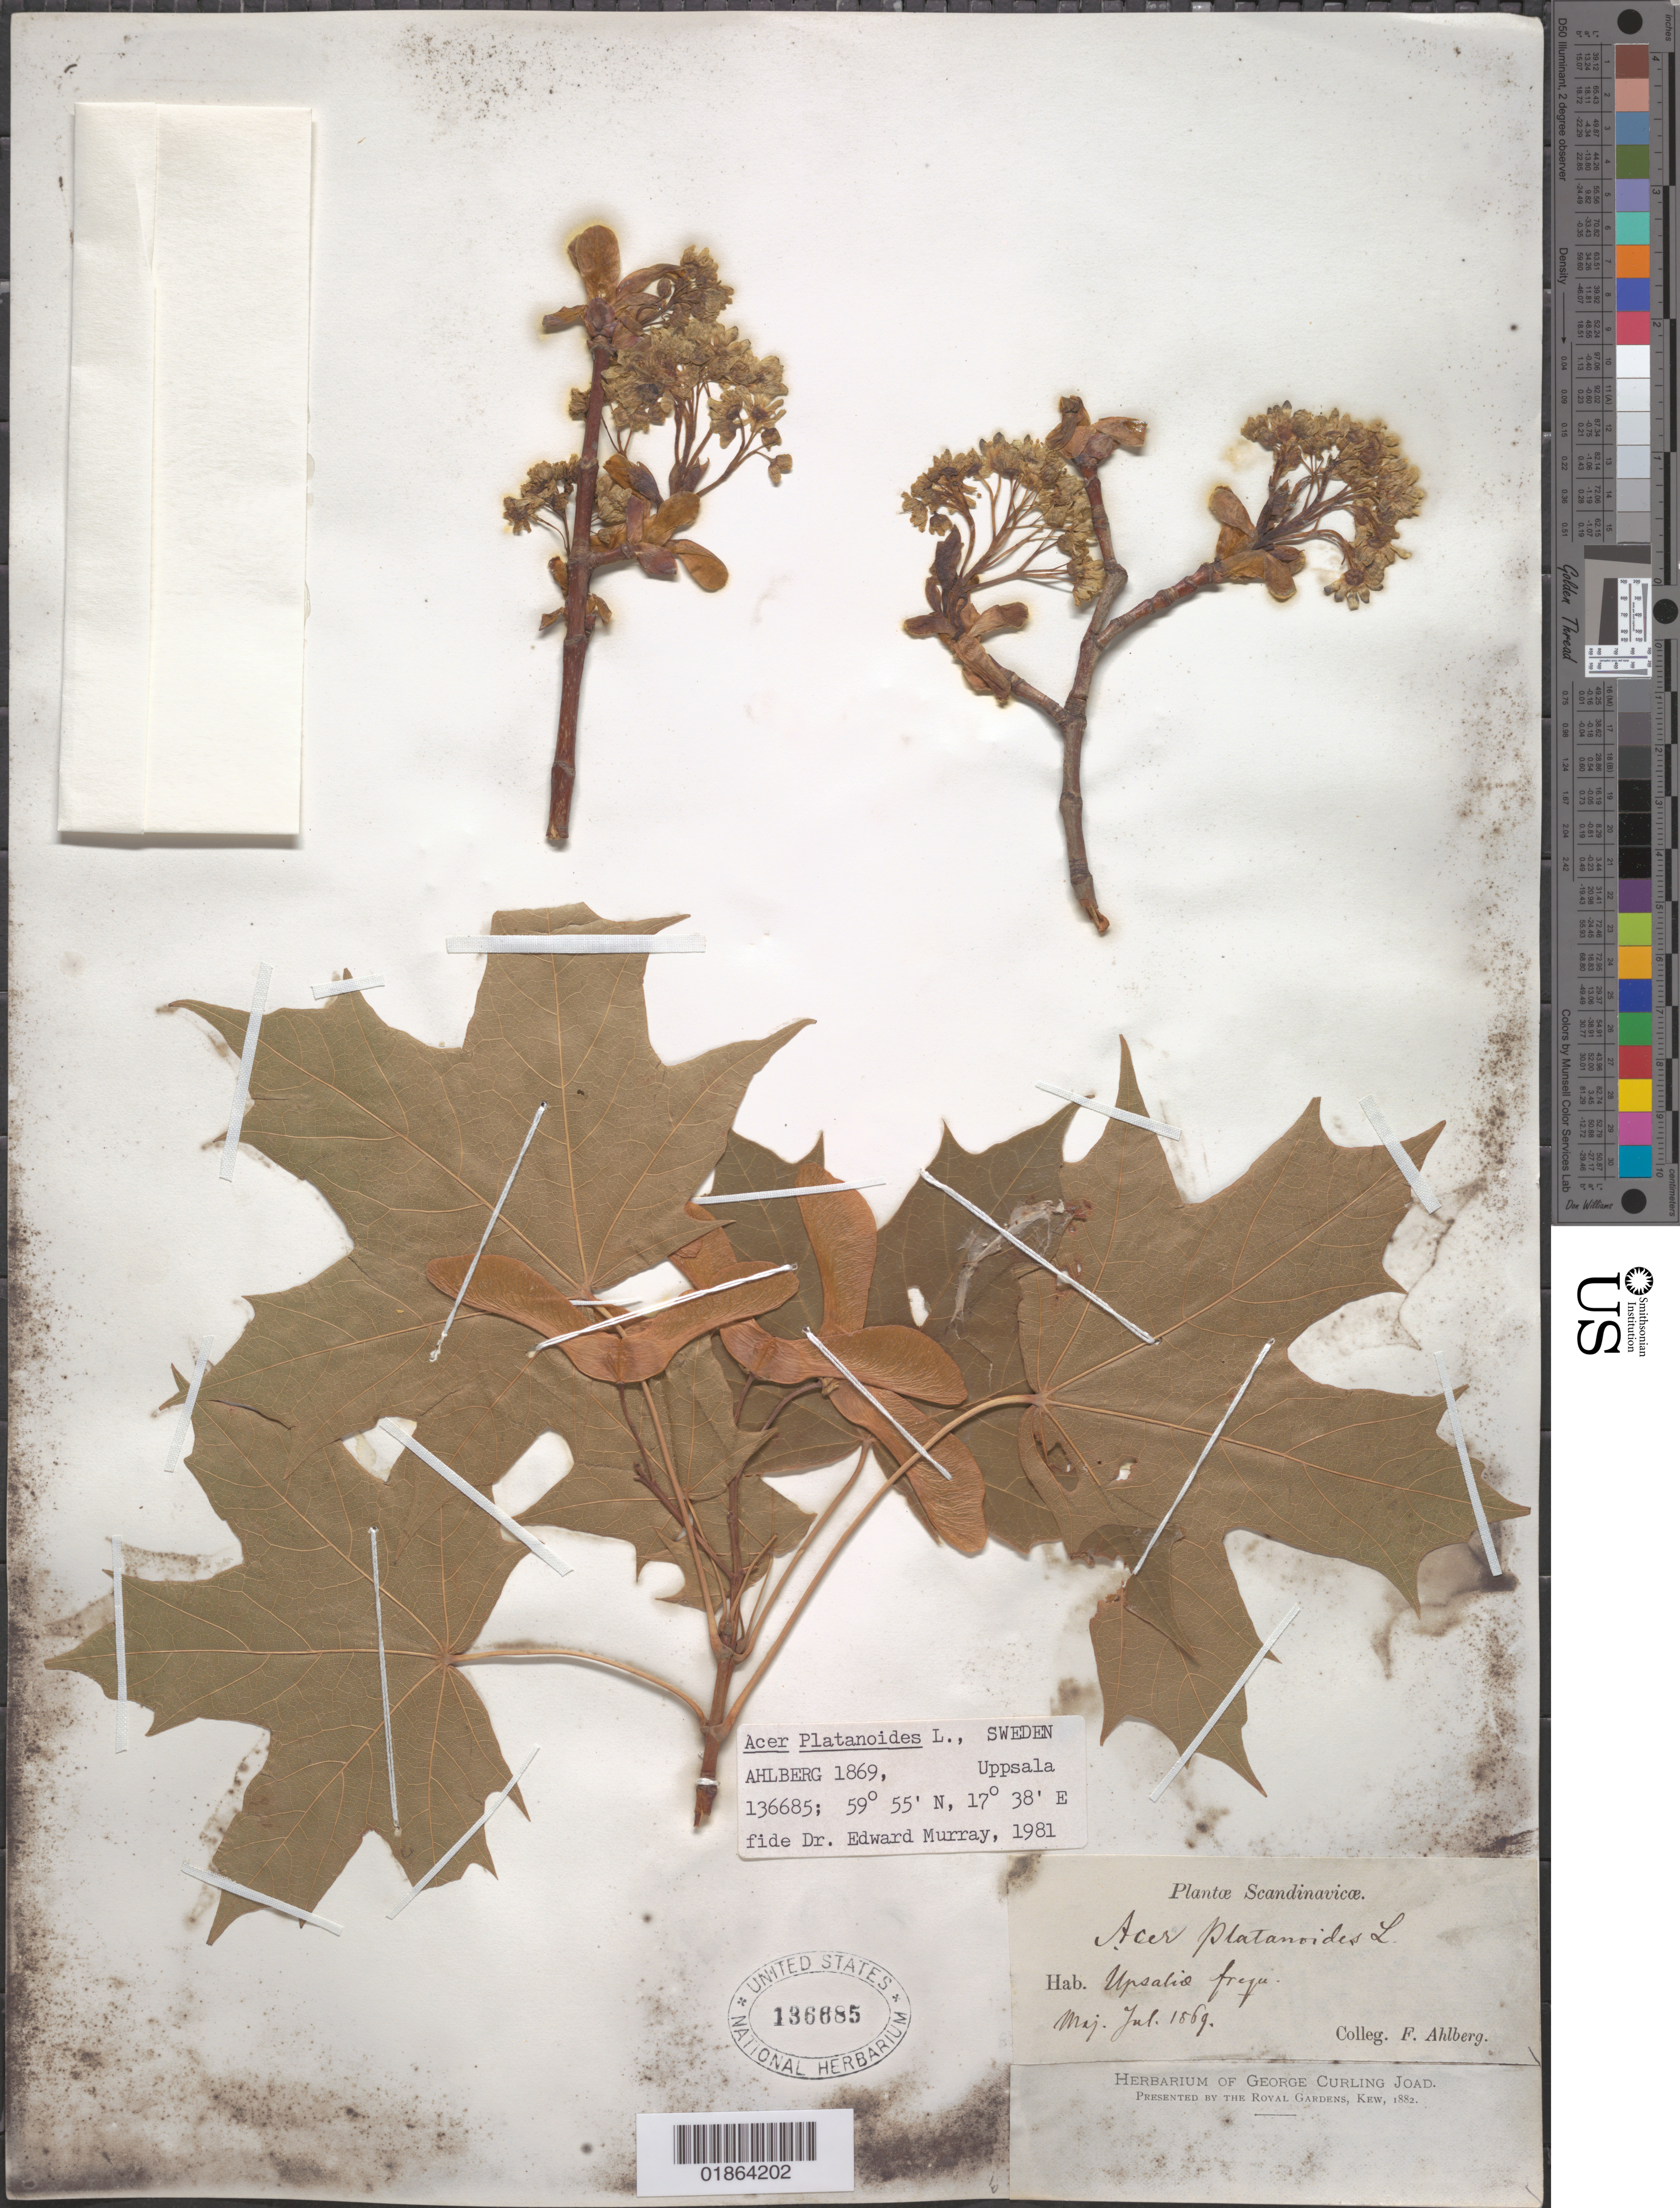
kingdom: Plantae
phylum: Tracheophyta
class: Magnoliopsida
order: Sapindales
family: Sapindaceae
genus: Acer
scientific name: Acer platanoides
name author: L.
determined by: Murray, Edward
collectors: F. Ahlberg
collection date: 1869-05/1869-07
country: Sweden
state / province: Uppsala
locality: Uppsala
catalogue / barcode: US 136685